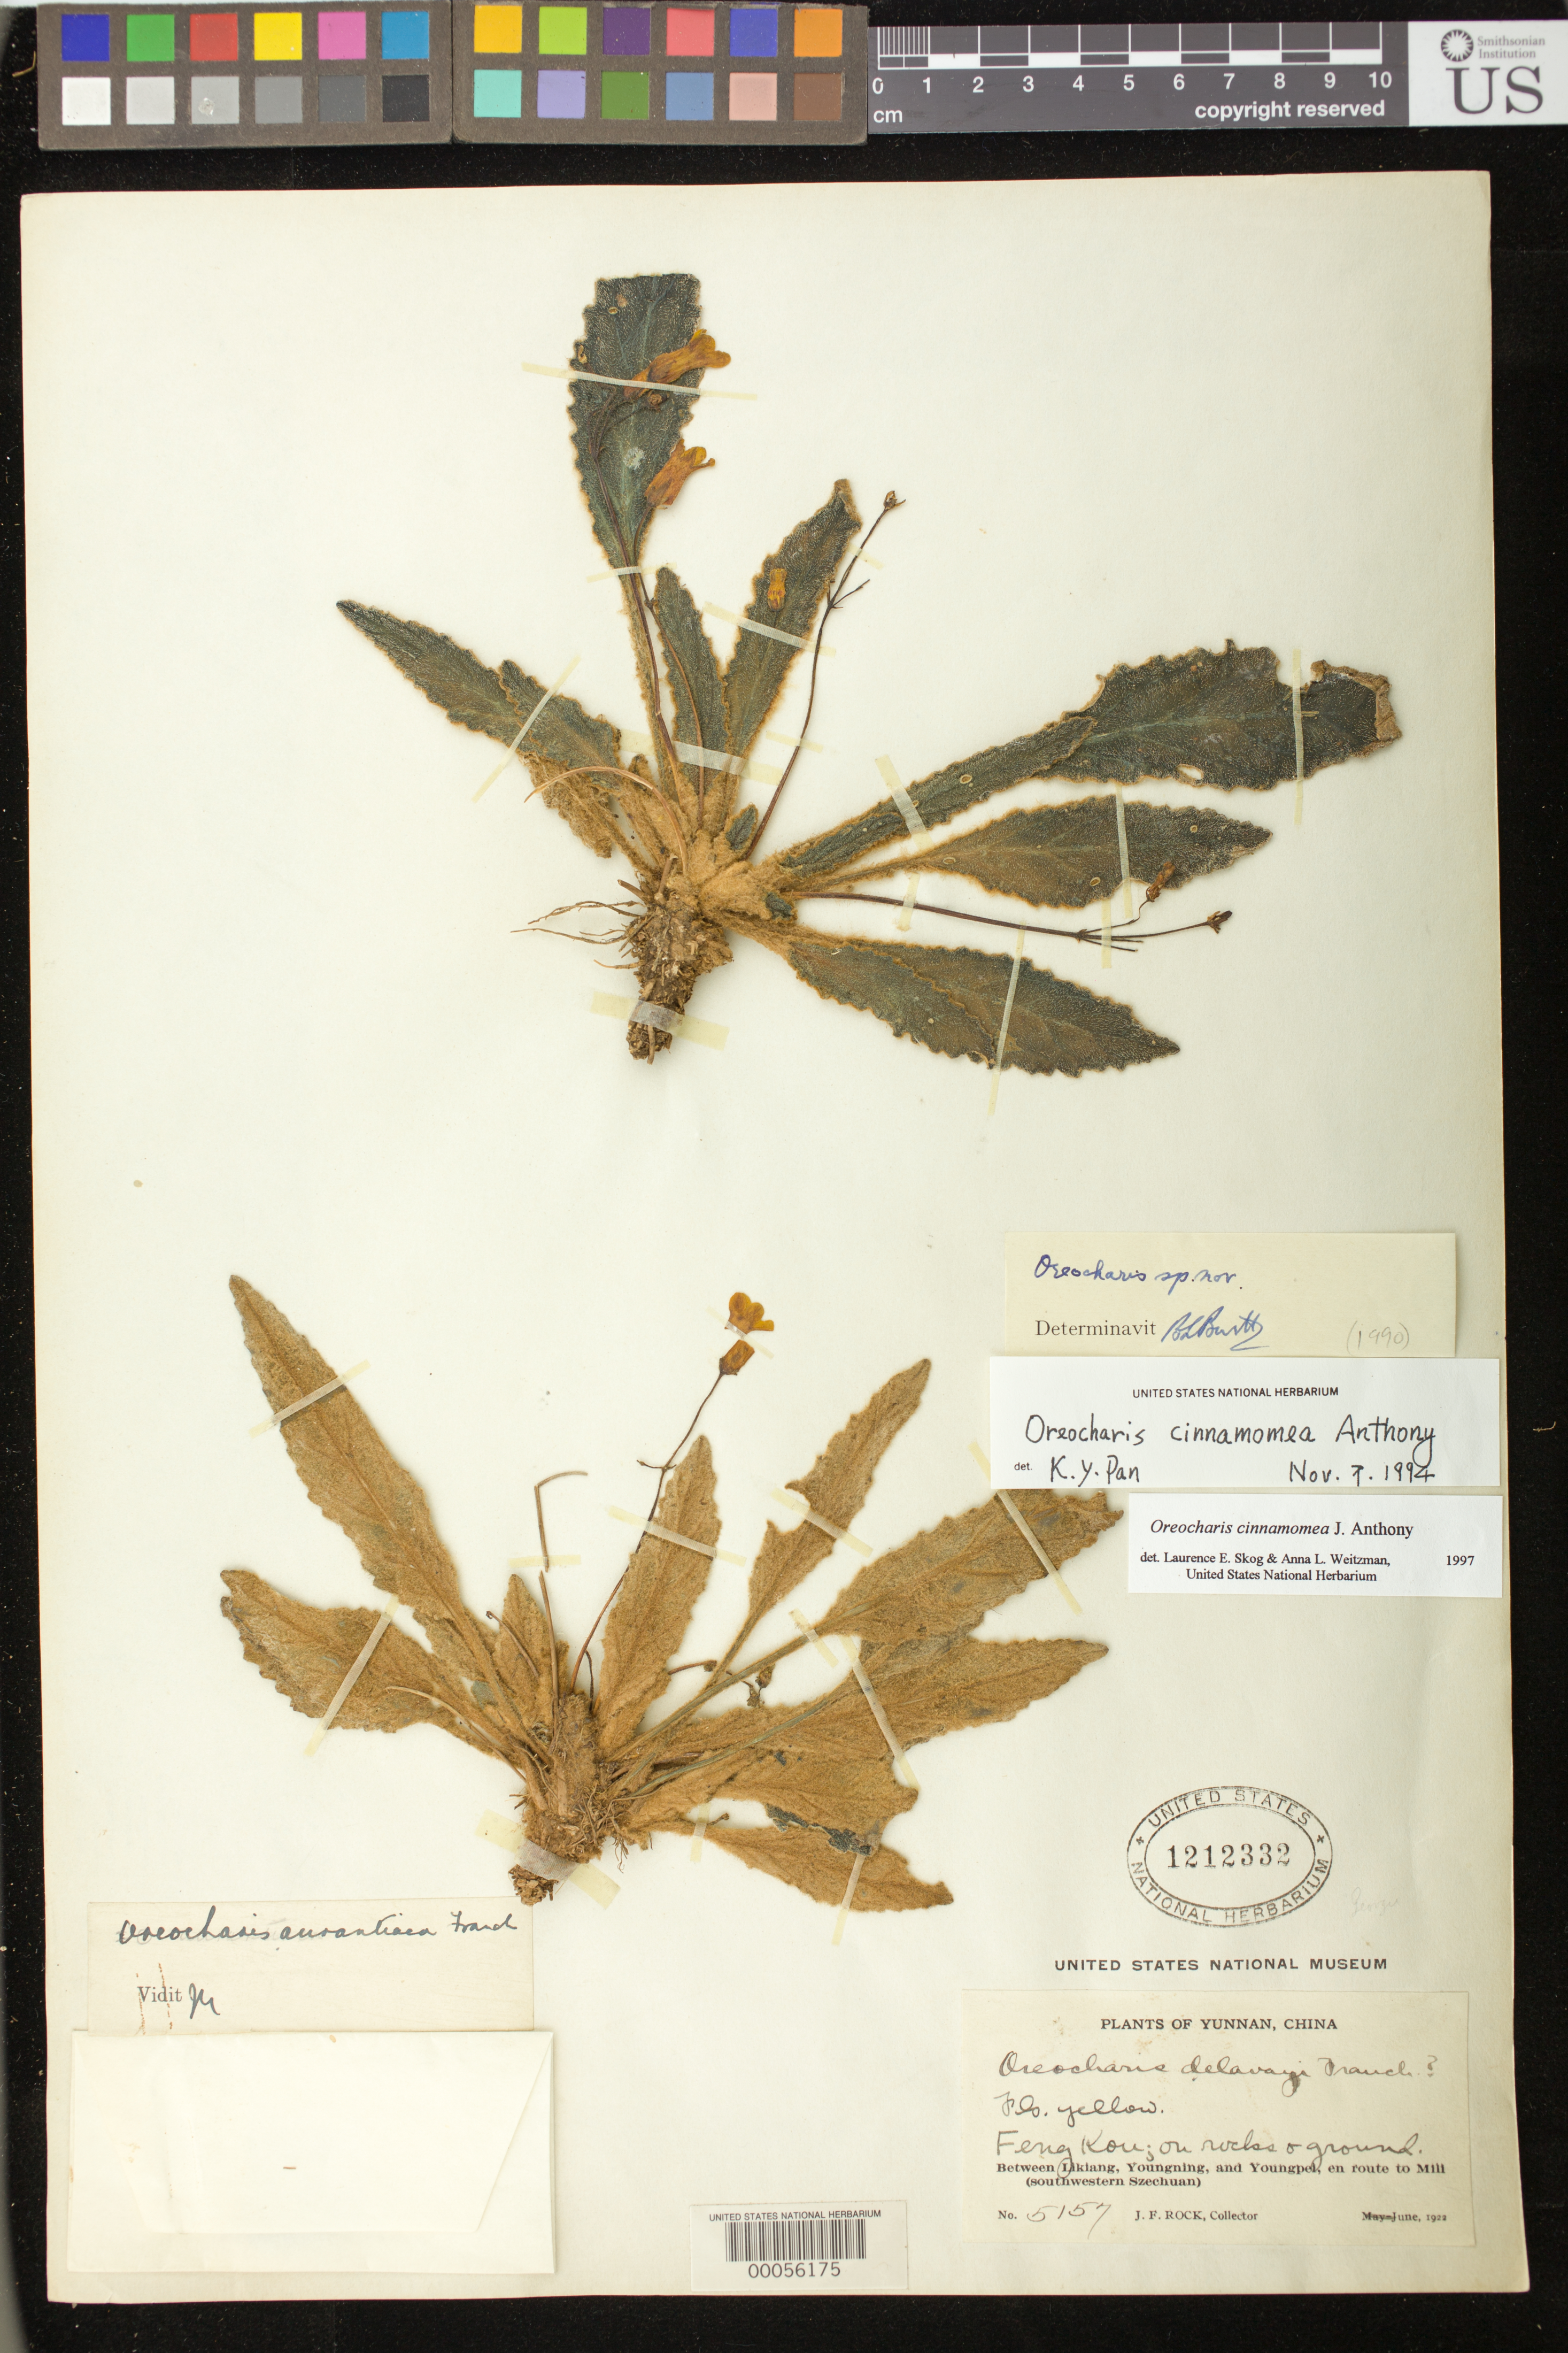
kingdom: Plantae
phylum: Tracheophyta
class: Magnoliopsida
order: Lamiales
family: Gesneriaceae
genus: Oreocharis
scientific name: Oreocharis cinnamomea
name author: J. Anthony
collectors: J. F. Rock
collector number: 5157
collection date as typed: Jun 1922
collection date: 1922-06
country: China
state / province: Yunnan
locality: Szechuan prov., Feng kou, between likiang, youngning, and youngpea, en route to mill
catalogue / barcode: US 1212332